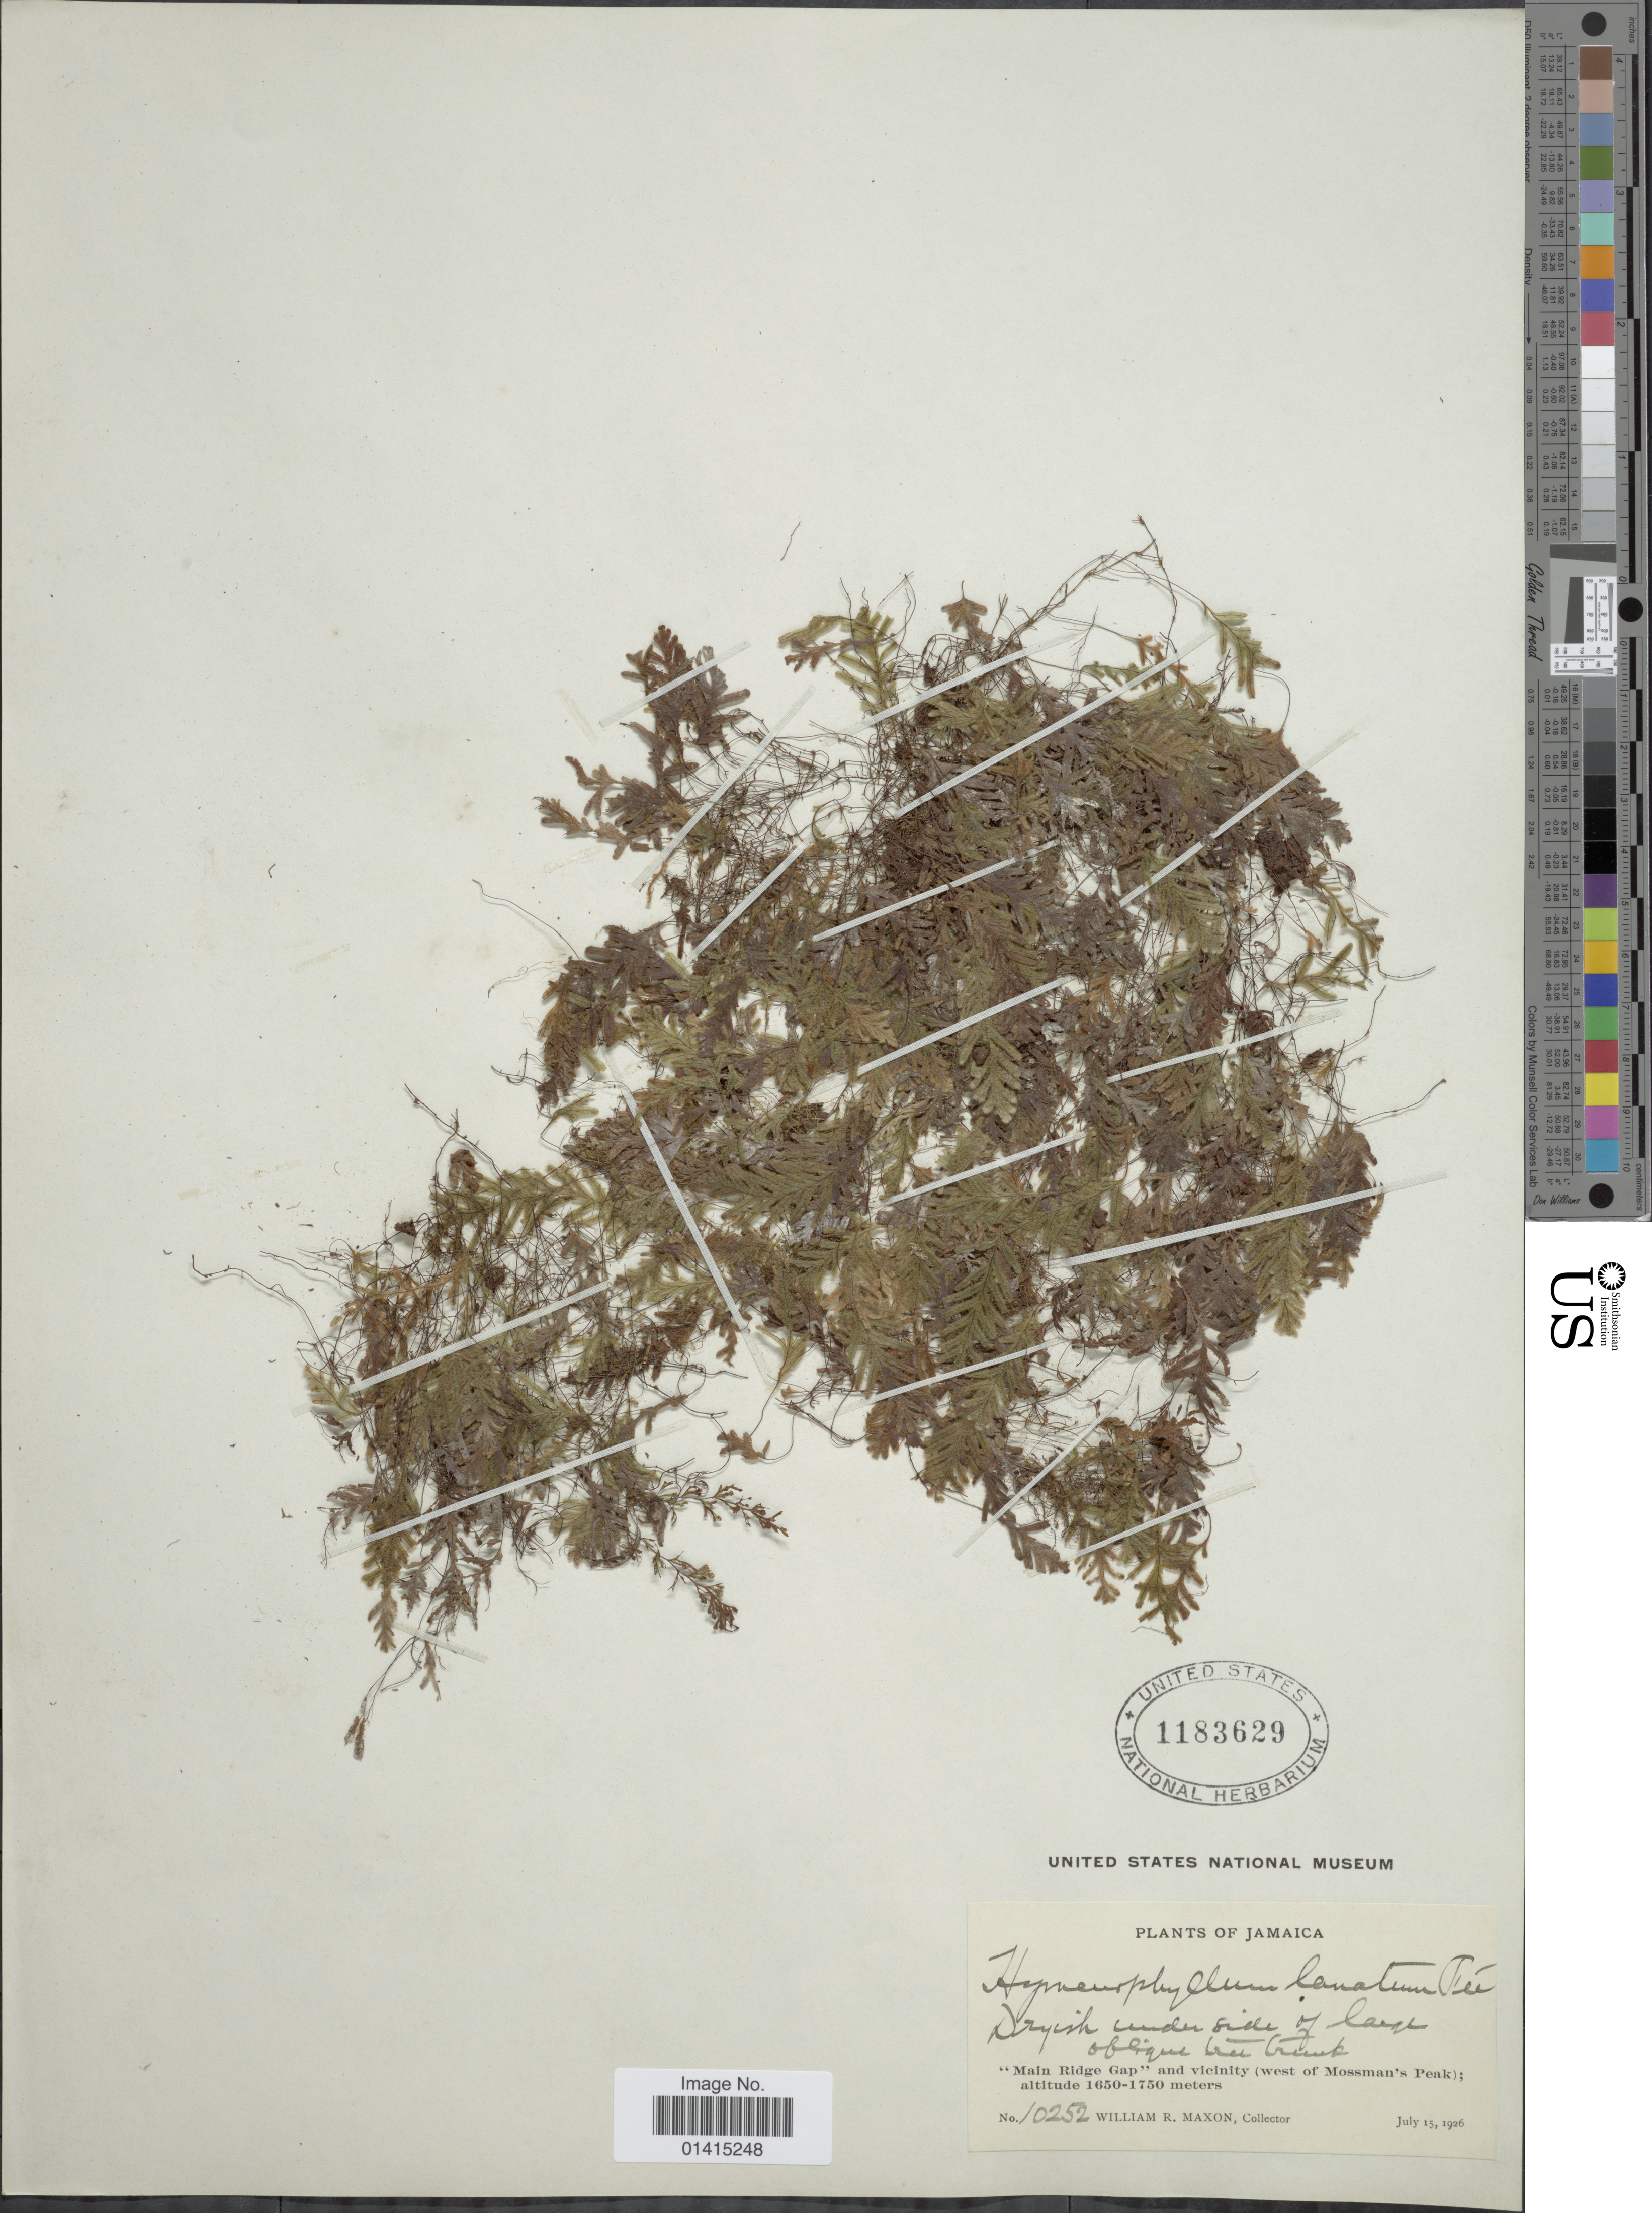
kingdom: Plantae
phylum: Tracheophyta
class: Polypodiopsida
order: Hymenophyllales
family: Hymenophyllaceae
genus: Hymenophyllum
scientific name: Hymenophyllum lanatum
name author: Fée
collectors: W. R. Maxon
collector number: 10252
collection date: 1926-07-15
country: Jamaica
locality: Main Ridge Gap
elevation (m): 1650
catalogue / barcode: US 1183629